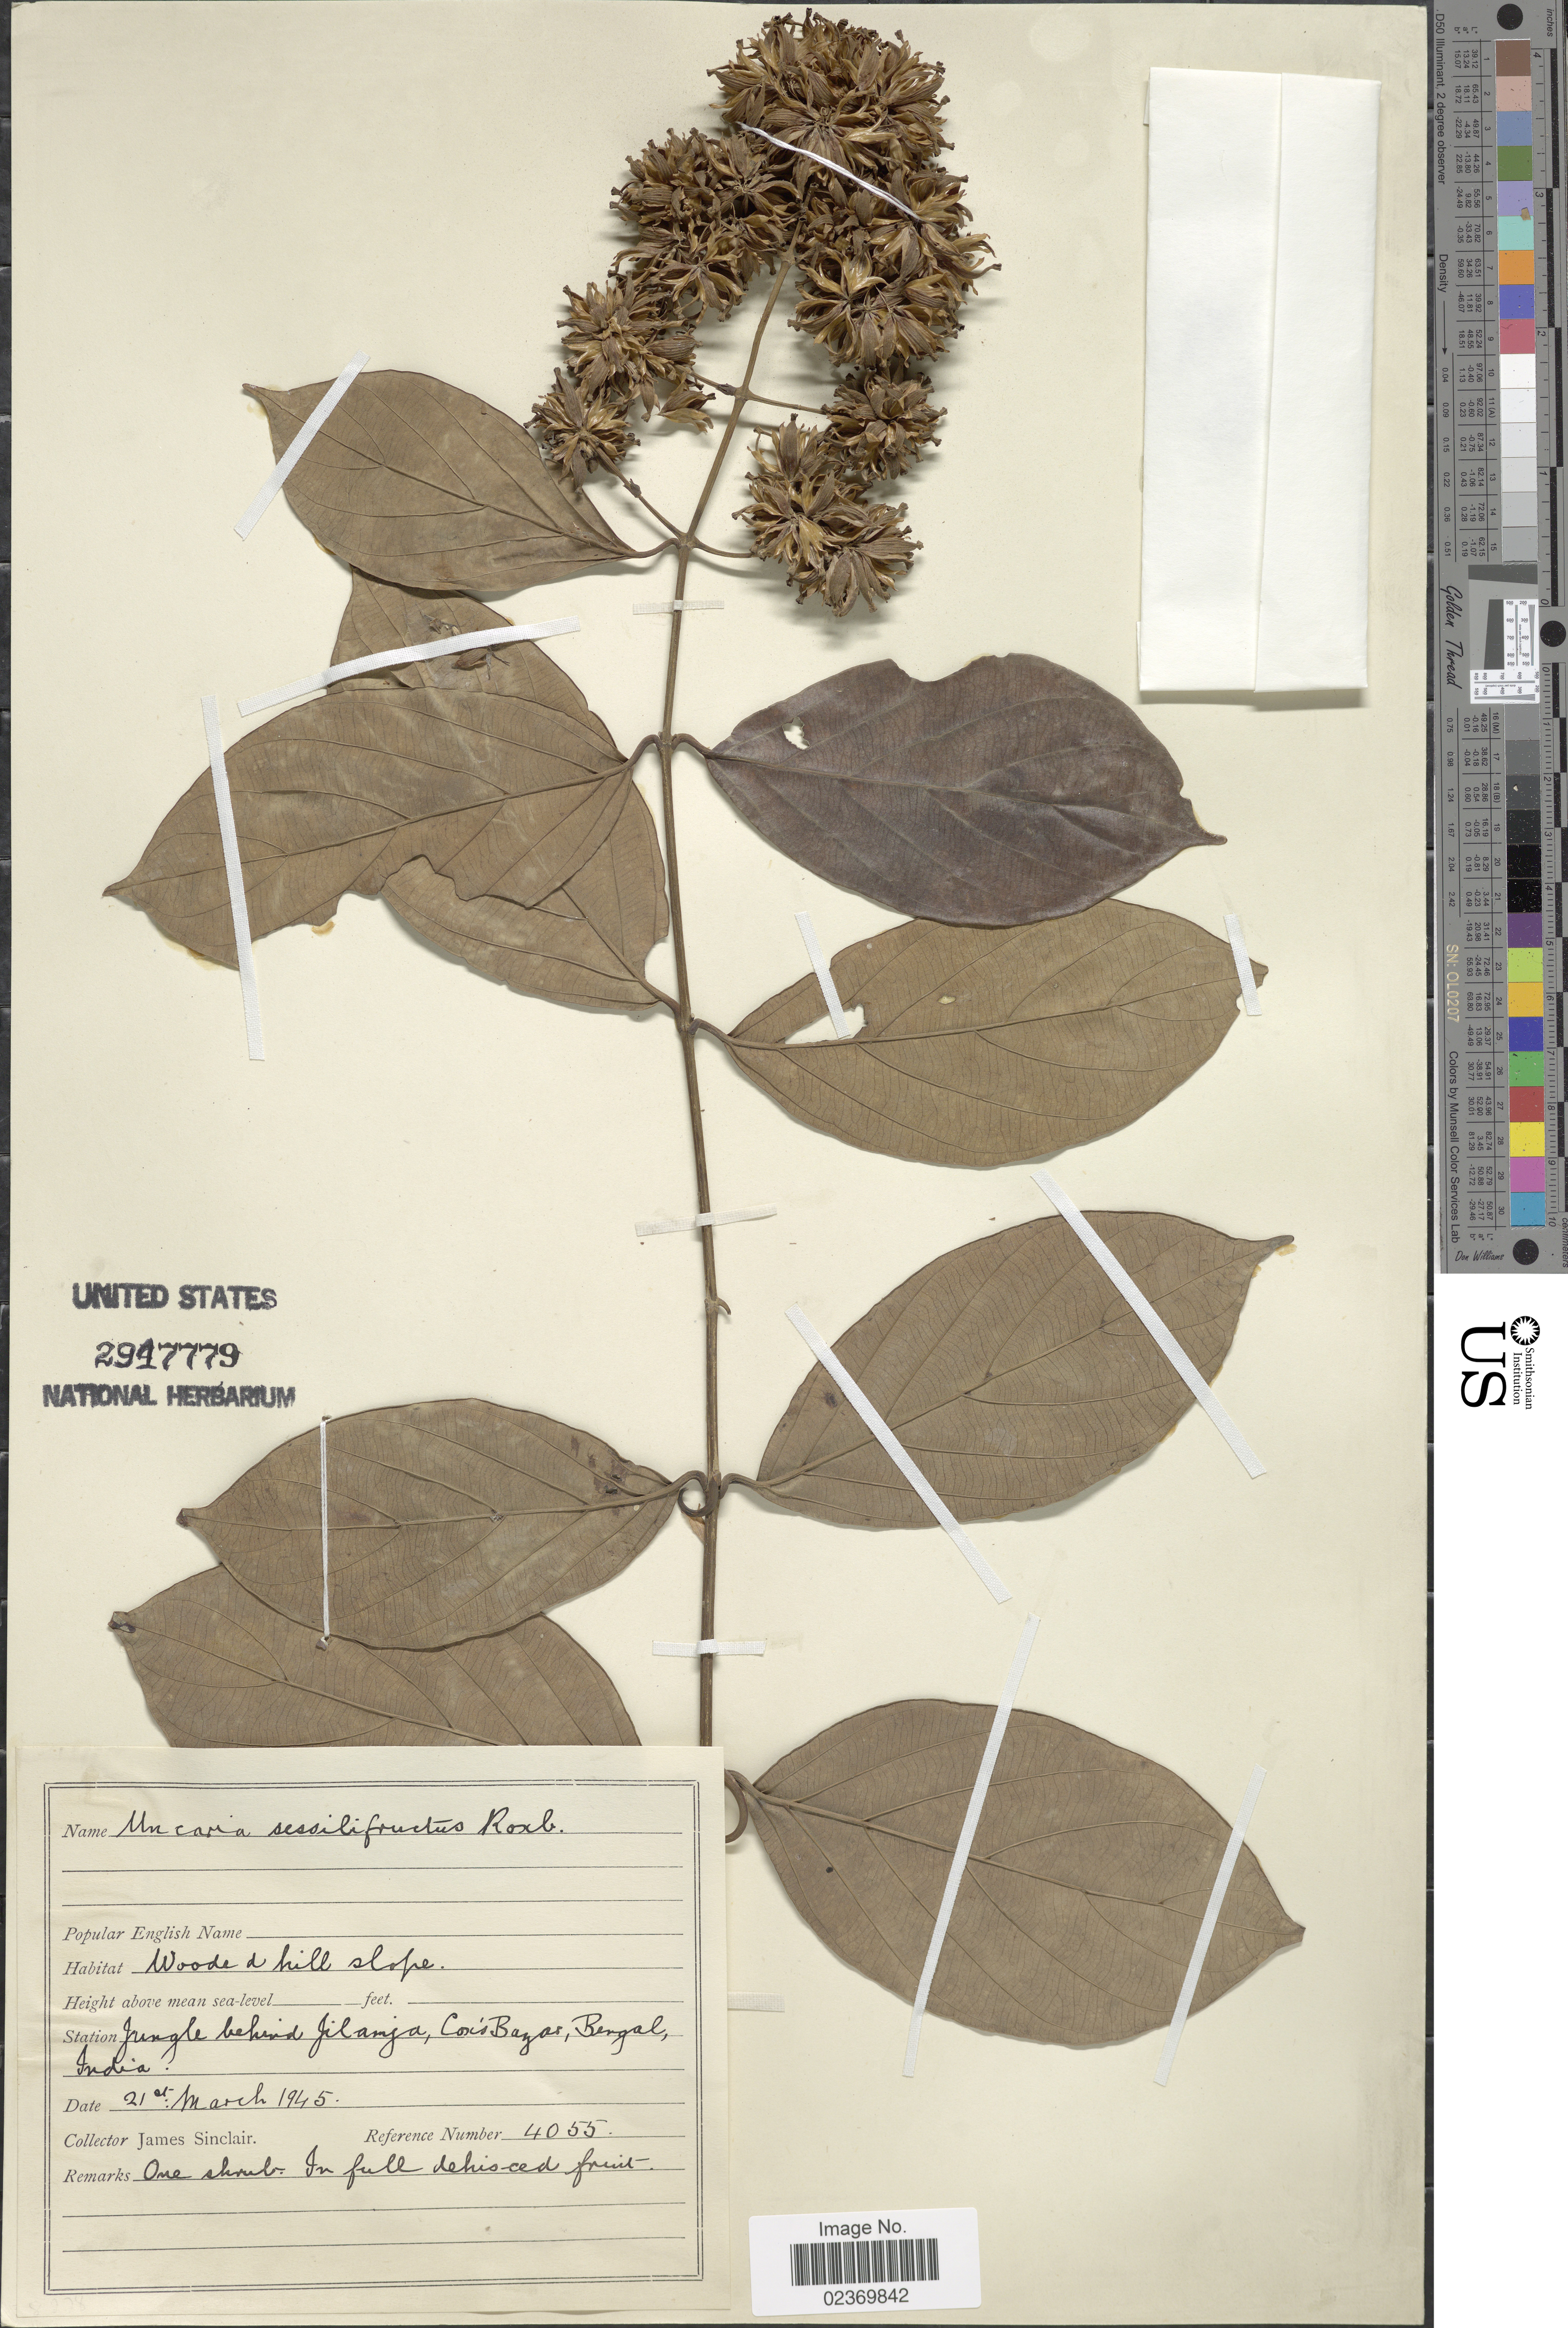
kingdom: Plantae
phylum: Tracheophyta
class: Magnoliopsida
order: Gentianales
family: Rubiaceae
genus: Uncaria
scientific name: Uncaria sessilifructus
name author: Roxb.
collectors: J. Sinclair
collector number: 4055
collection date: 1945-03-21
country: Bangladesh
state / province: Chittagong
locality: Jungle behind Jilamja, Cox's Bazar, Bengal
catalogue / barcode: US 2947779